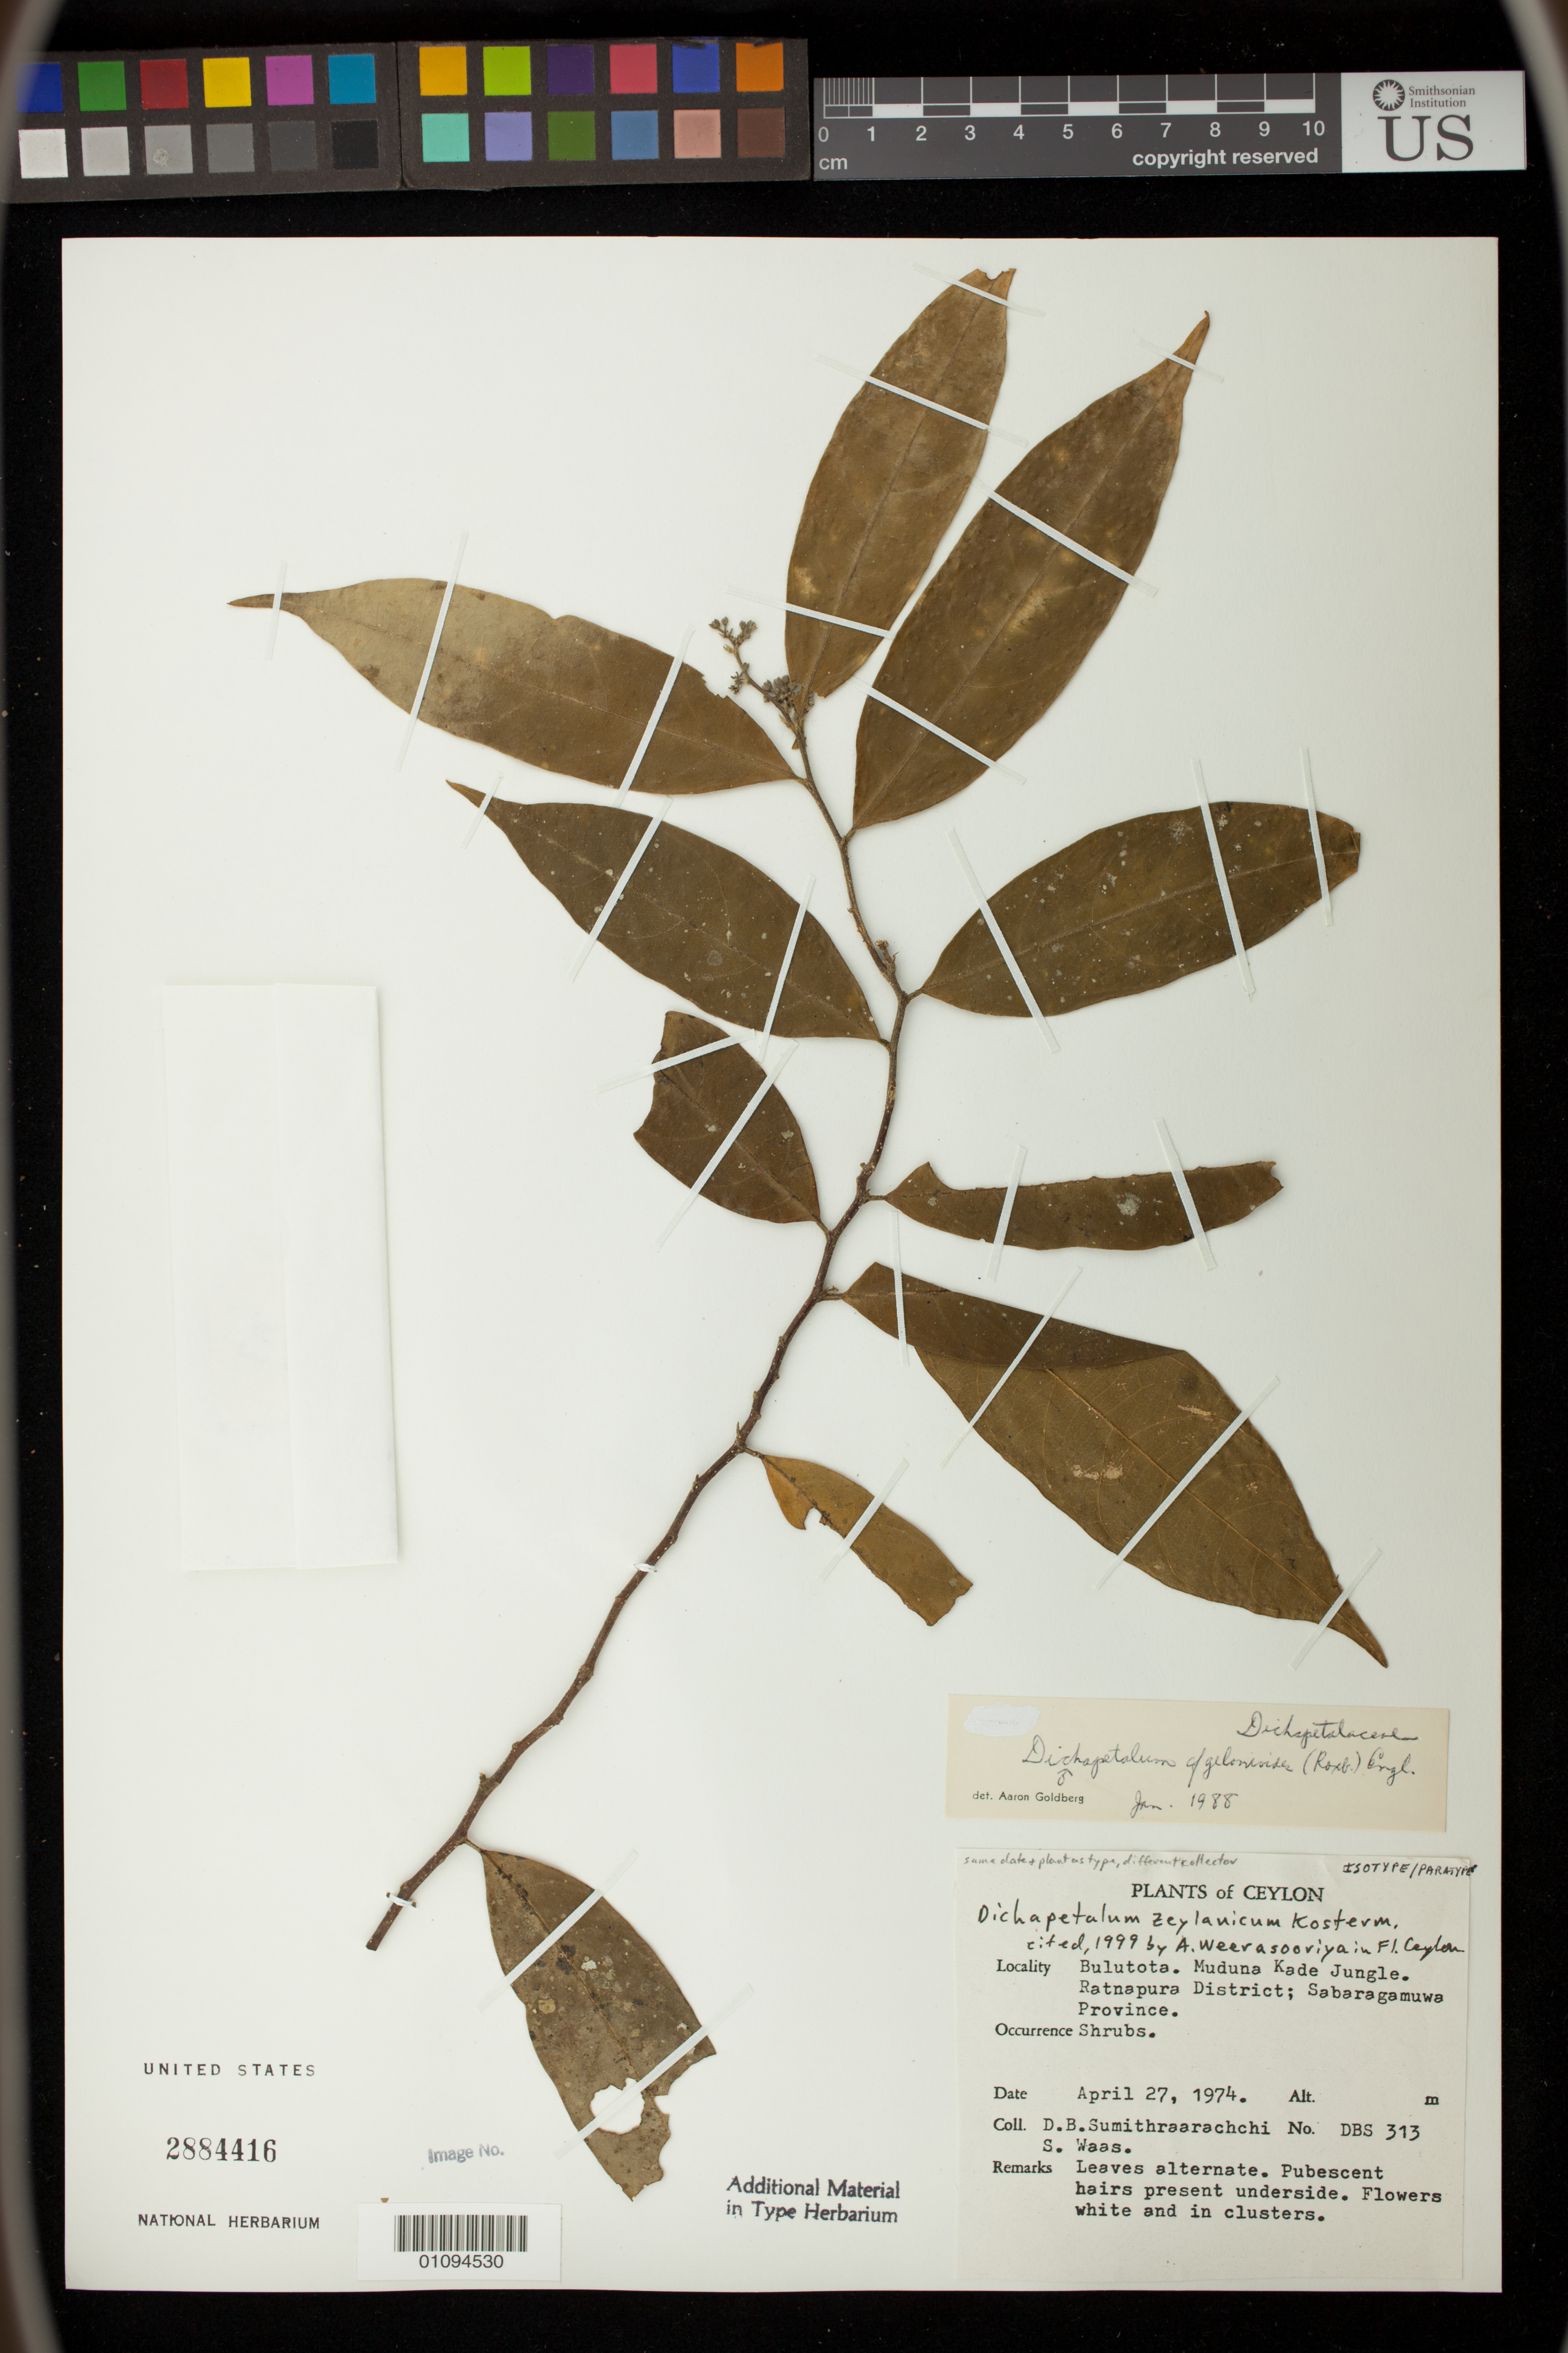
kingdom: Plantae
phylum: Tracheophyta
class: Magnoliopsida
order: Malpighiales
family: Dichapetalaceae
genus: Dichapetalum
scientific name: Dichapetalum zeylanicum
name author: Kosterm.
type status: Possible Type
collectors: S. Waas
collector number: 313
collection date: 1974-04-27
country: Sri Lanka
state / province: Sabaragamuwa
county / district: Ratnapura Dist.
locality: Bulutota. Muduna kade Jungle.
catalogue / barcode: US 2884416